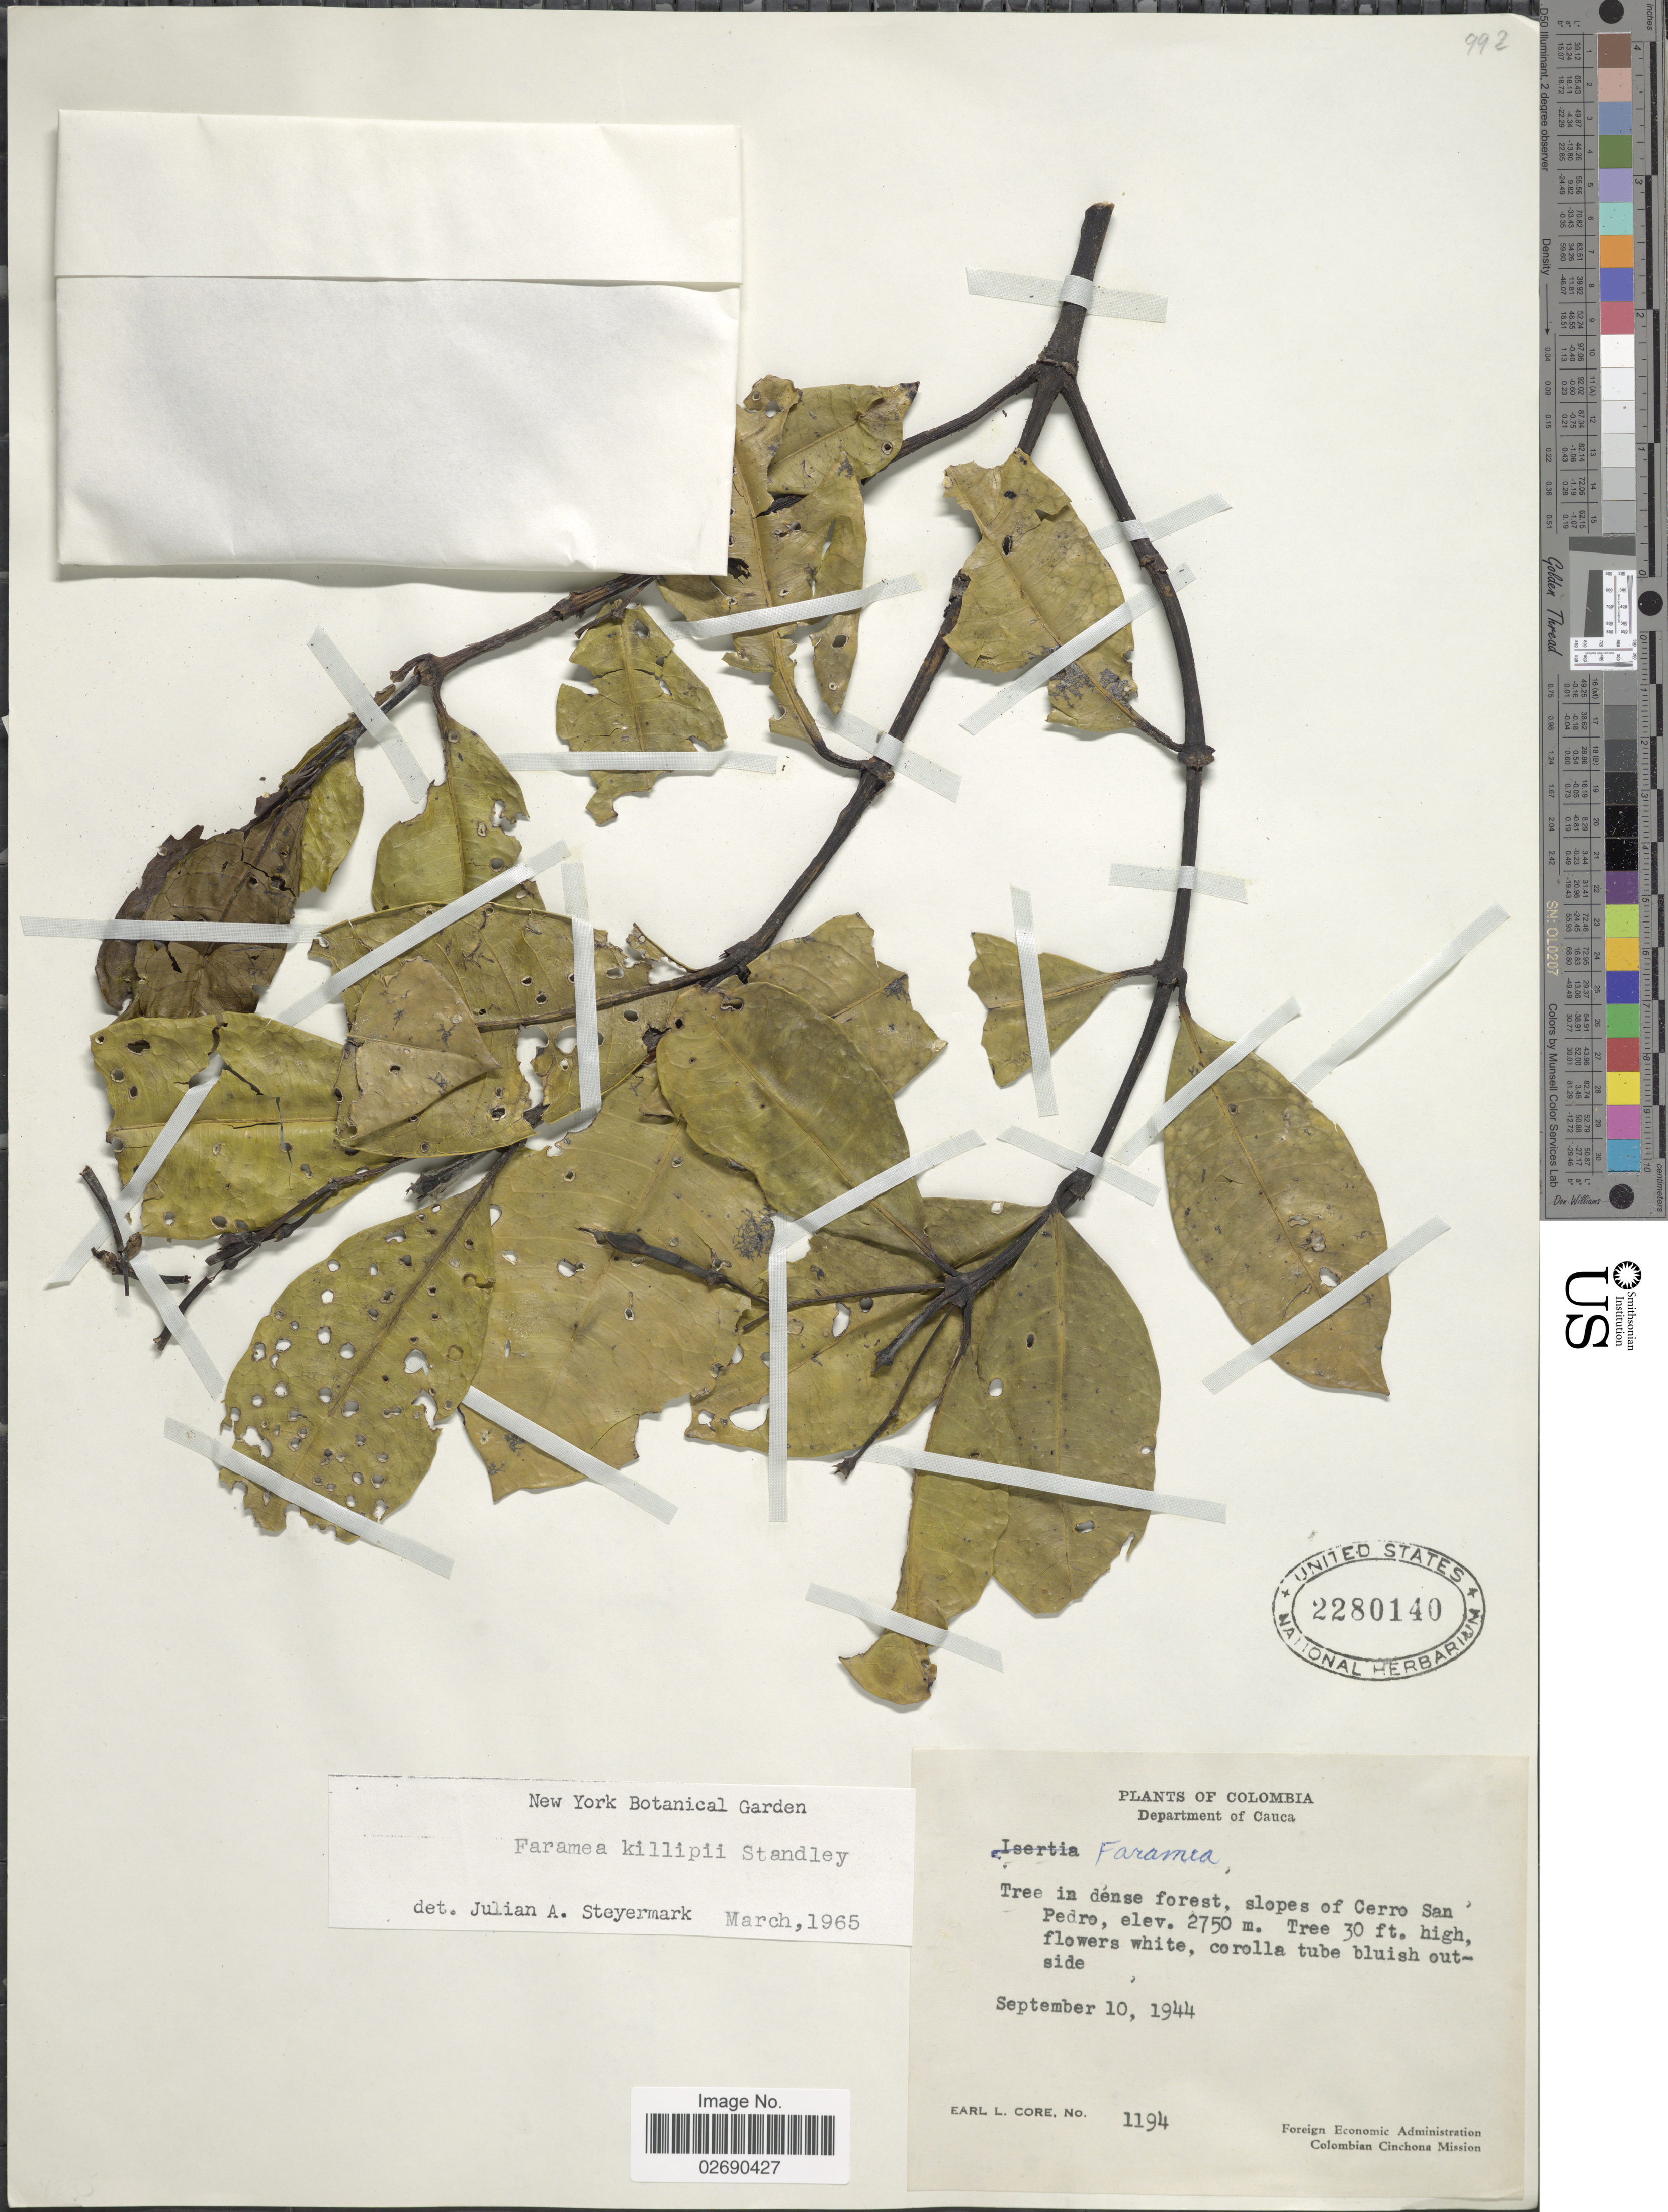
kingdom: Plantae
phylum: Tracheophyta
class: Magnoliopsida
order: Gentianales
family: Rubiaceae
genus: Faramea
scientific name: Faramea killipii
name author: Standl.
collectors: E. L. Core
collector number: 1194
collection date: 1944-09-10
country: Colombia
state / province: Cauca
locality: Department of Cauca. Slopes of Cerro San Pedro.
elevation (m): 2750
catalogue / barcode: US 2280140